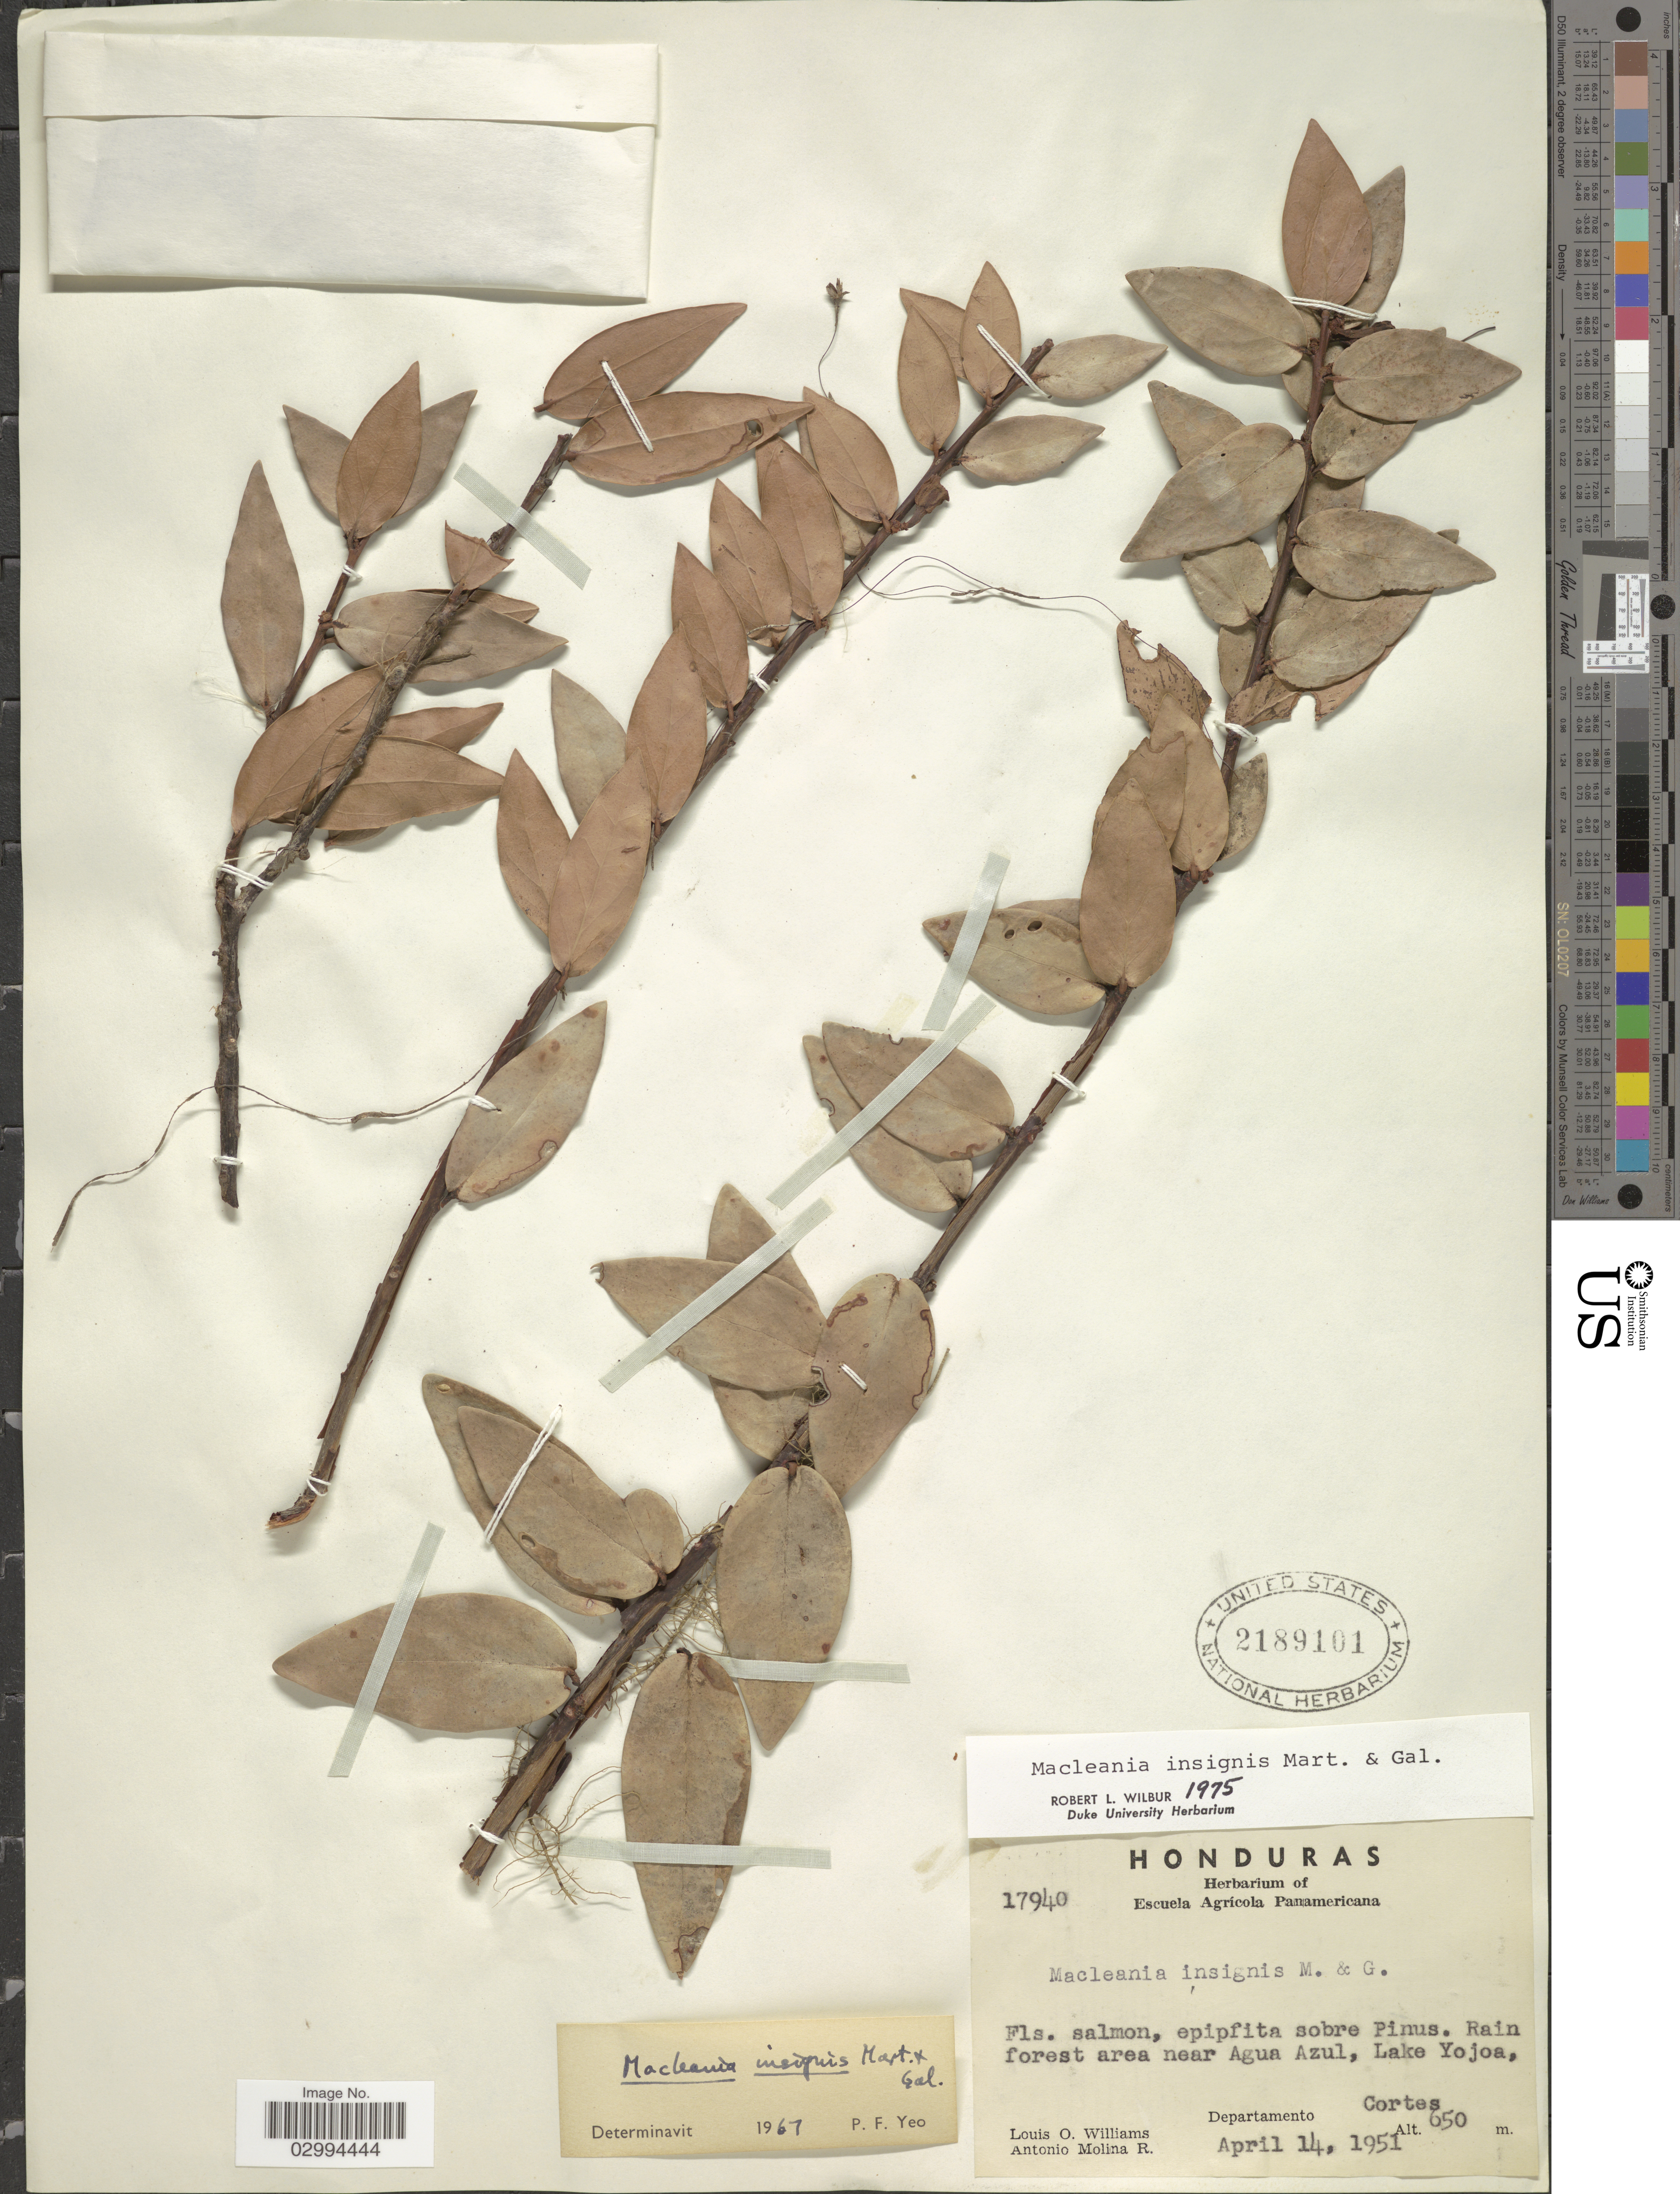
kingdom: Plantae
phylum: Tracheophyta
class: Magnoliopsida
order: Ericales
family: Ericaceae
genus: Macleania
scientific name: Macleania insignis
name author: M. Martens & Galeotti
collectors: L. O. Williams & A. Molina R.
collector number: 17940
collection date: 1951-04-14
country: Honduras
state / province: Cortés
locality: Rain forest area near Agua Azul, Lake Yojoa, Departamento Cortes.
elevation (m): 650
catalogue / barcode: US 2189101